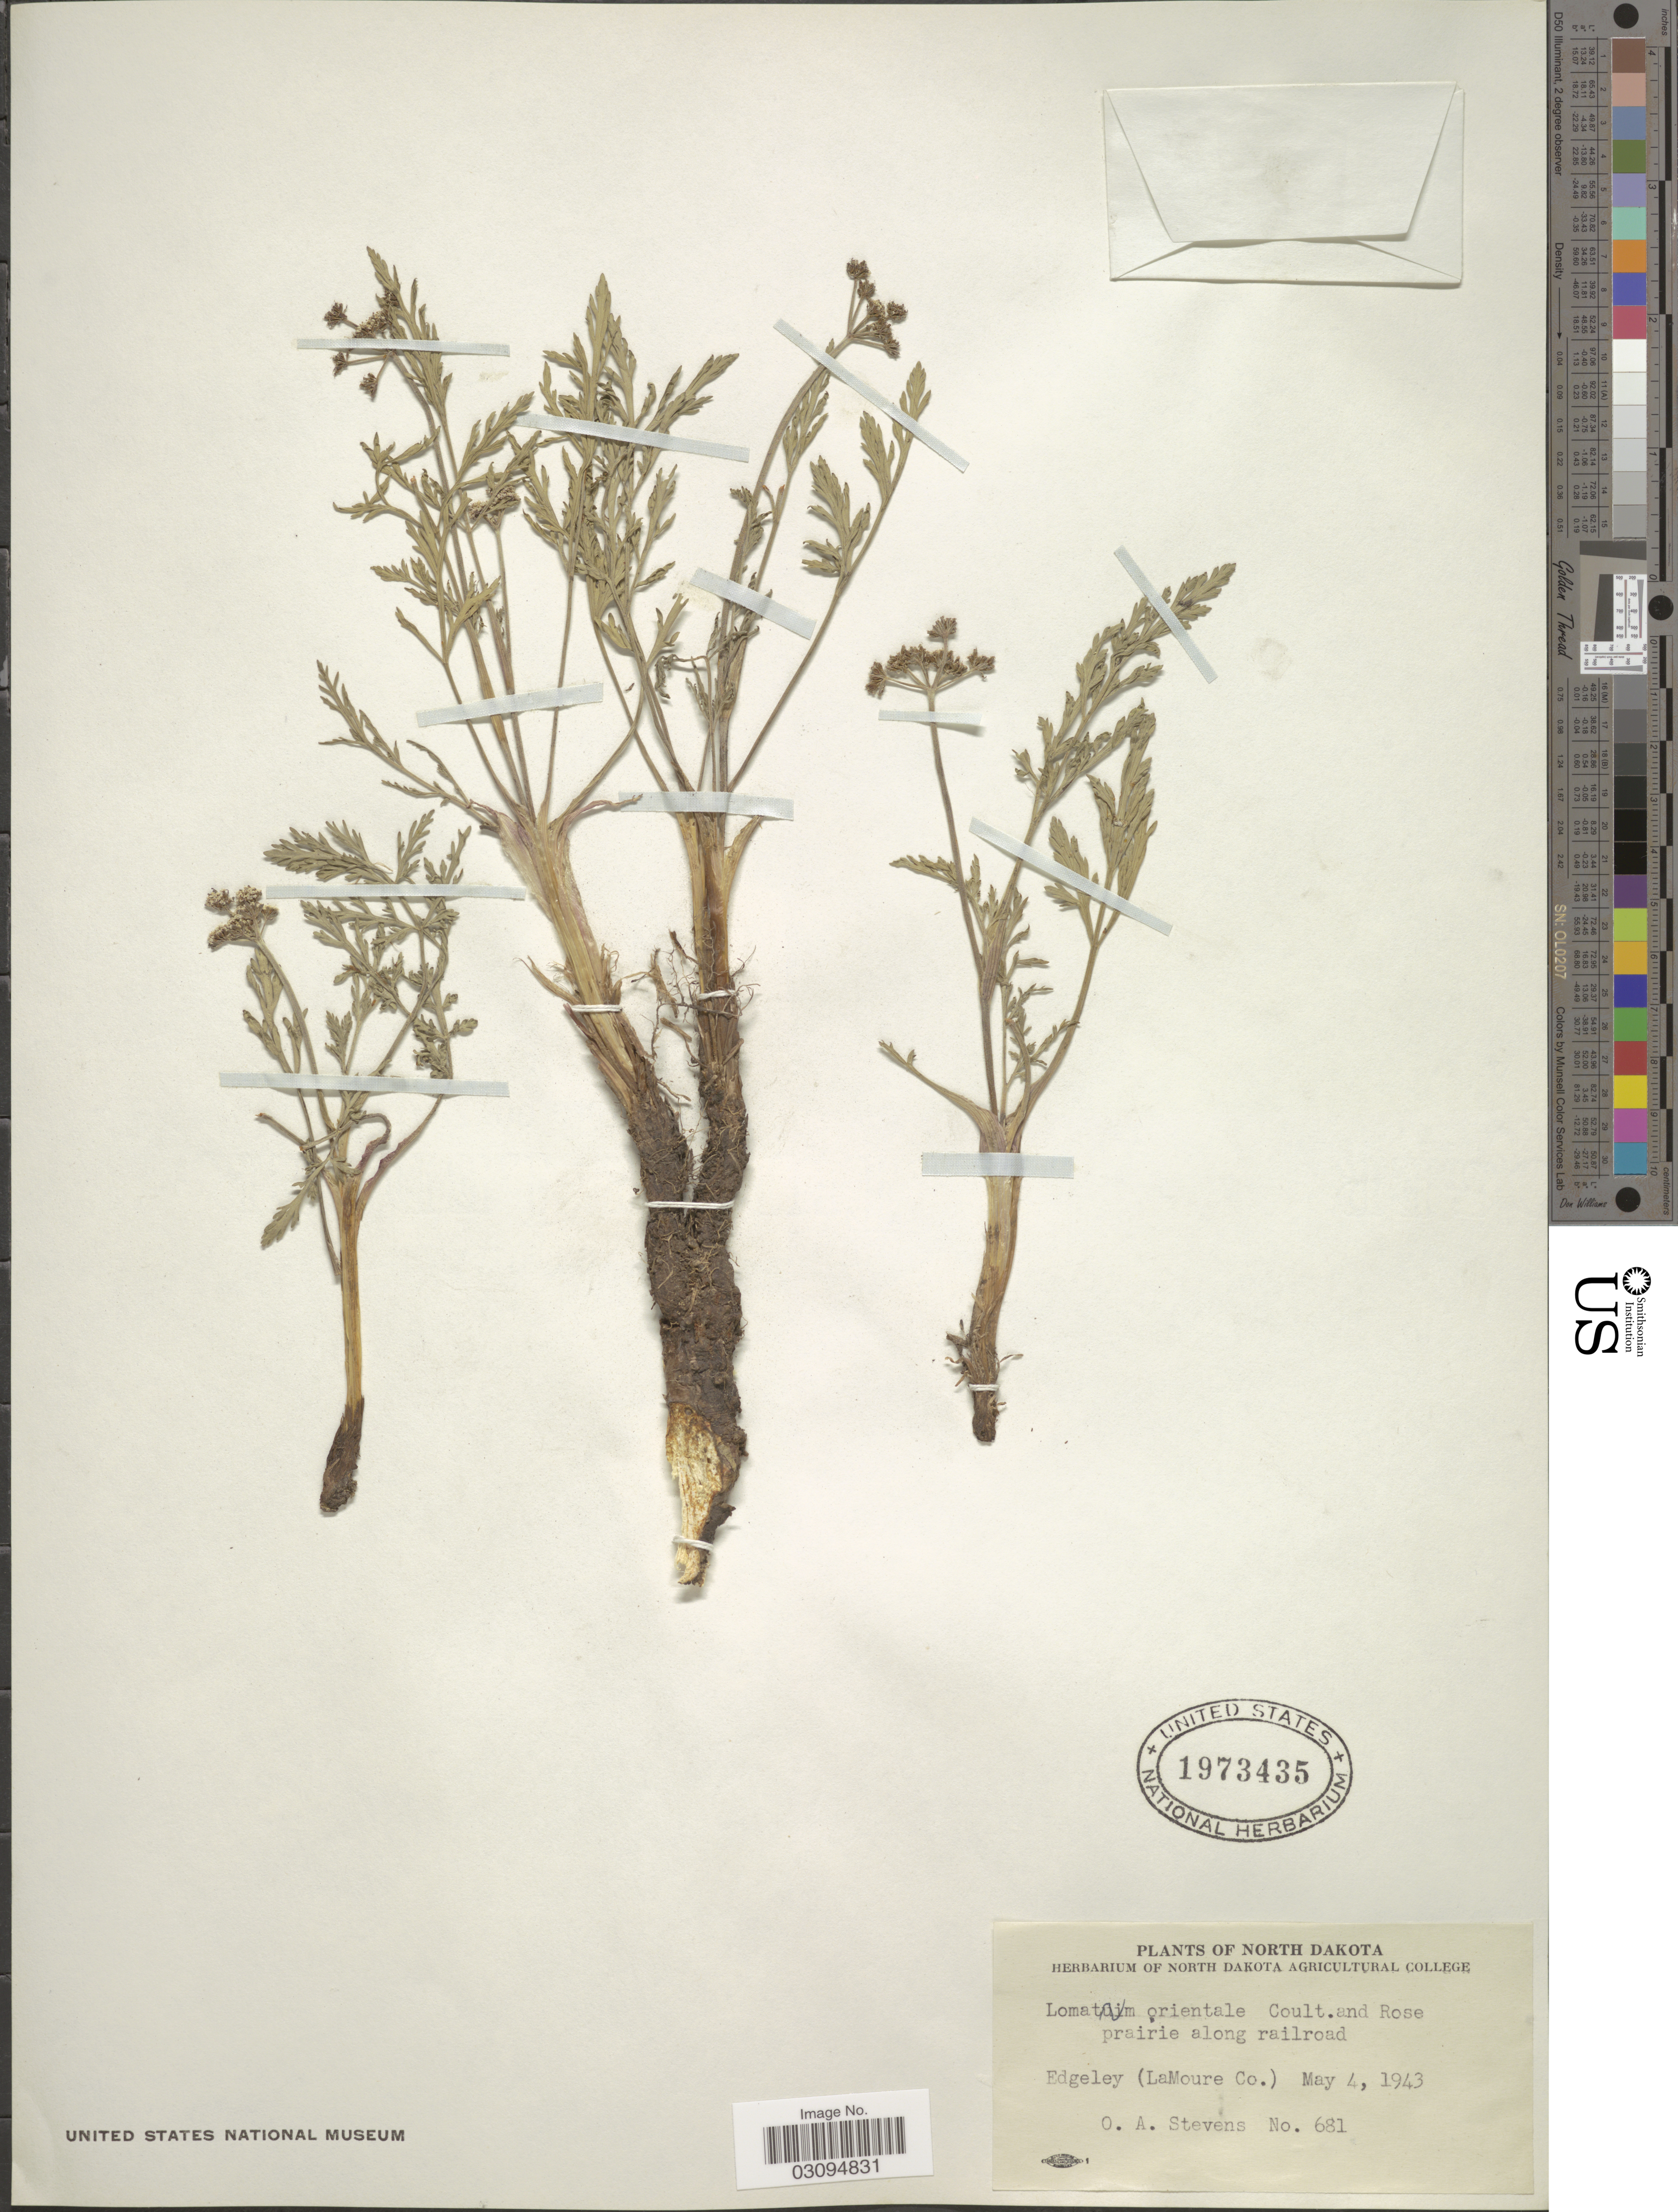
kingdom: Plantae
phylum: Tracheophyta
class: Magnoliopsida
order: Apiales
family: Apiaceae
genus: Lomatium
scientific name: Lomatium orientale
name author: J.M. Coult. & Rose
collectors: O. A. Stevens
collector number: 681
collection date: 1943-05-04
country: United States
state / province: North Dakota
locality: Edgeley (LaMoure Co).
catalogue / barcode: US 1973435